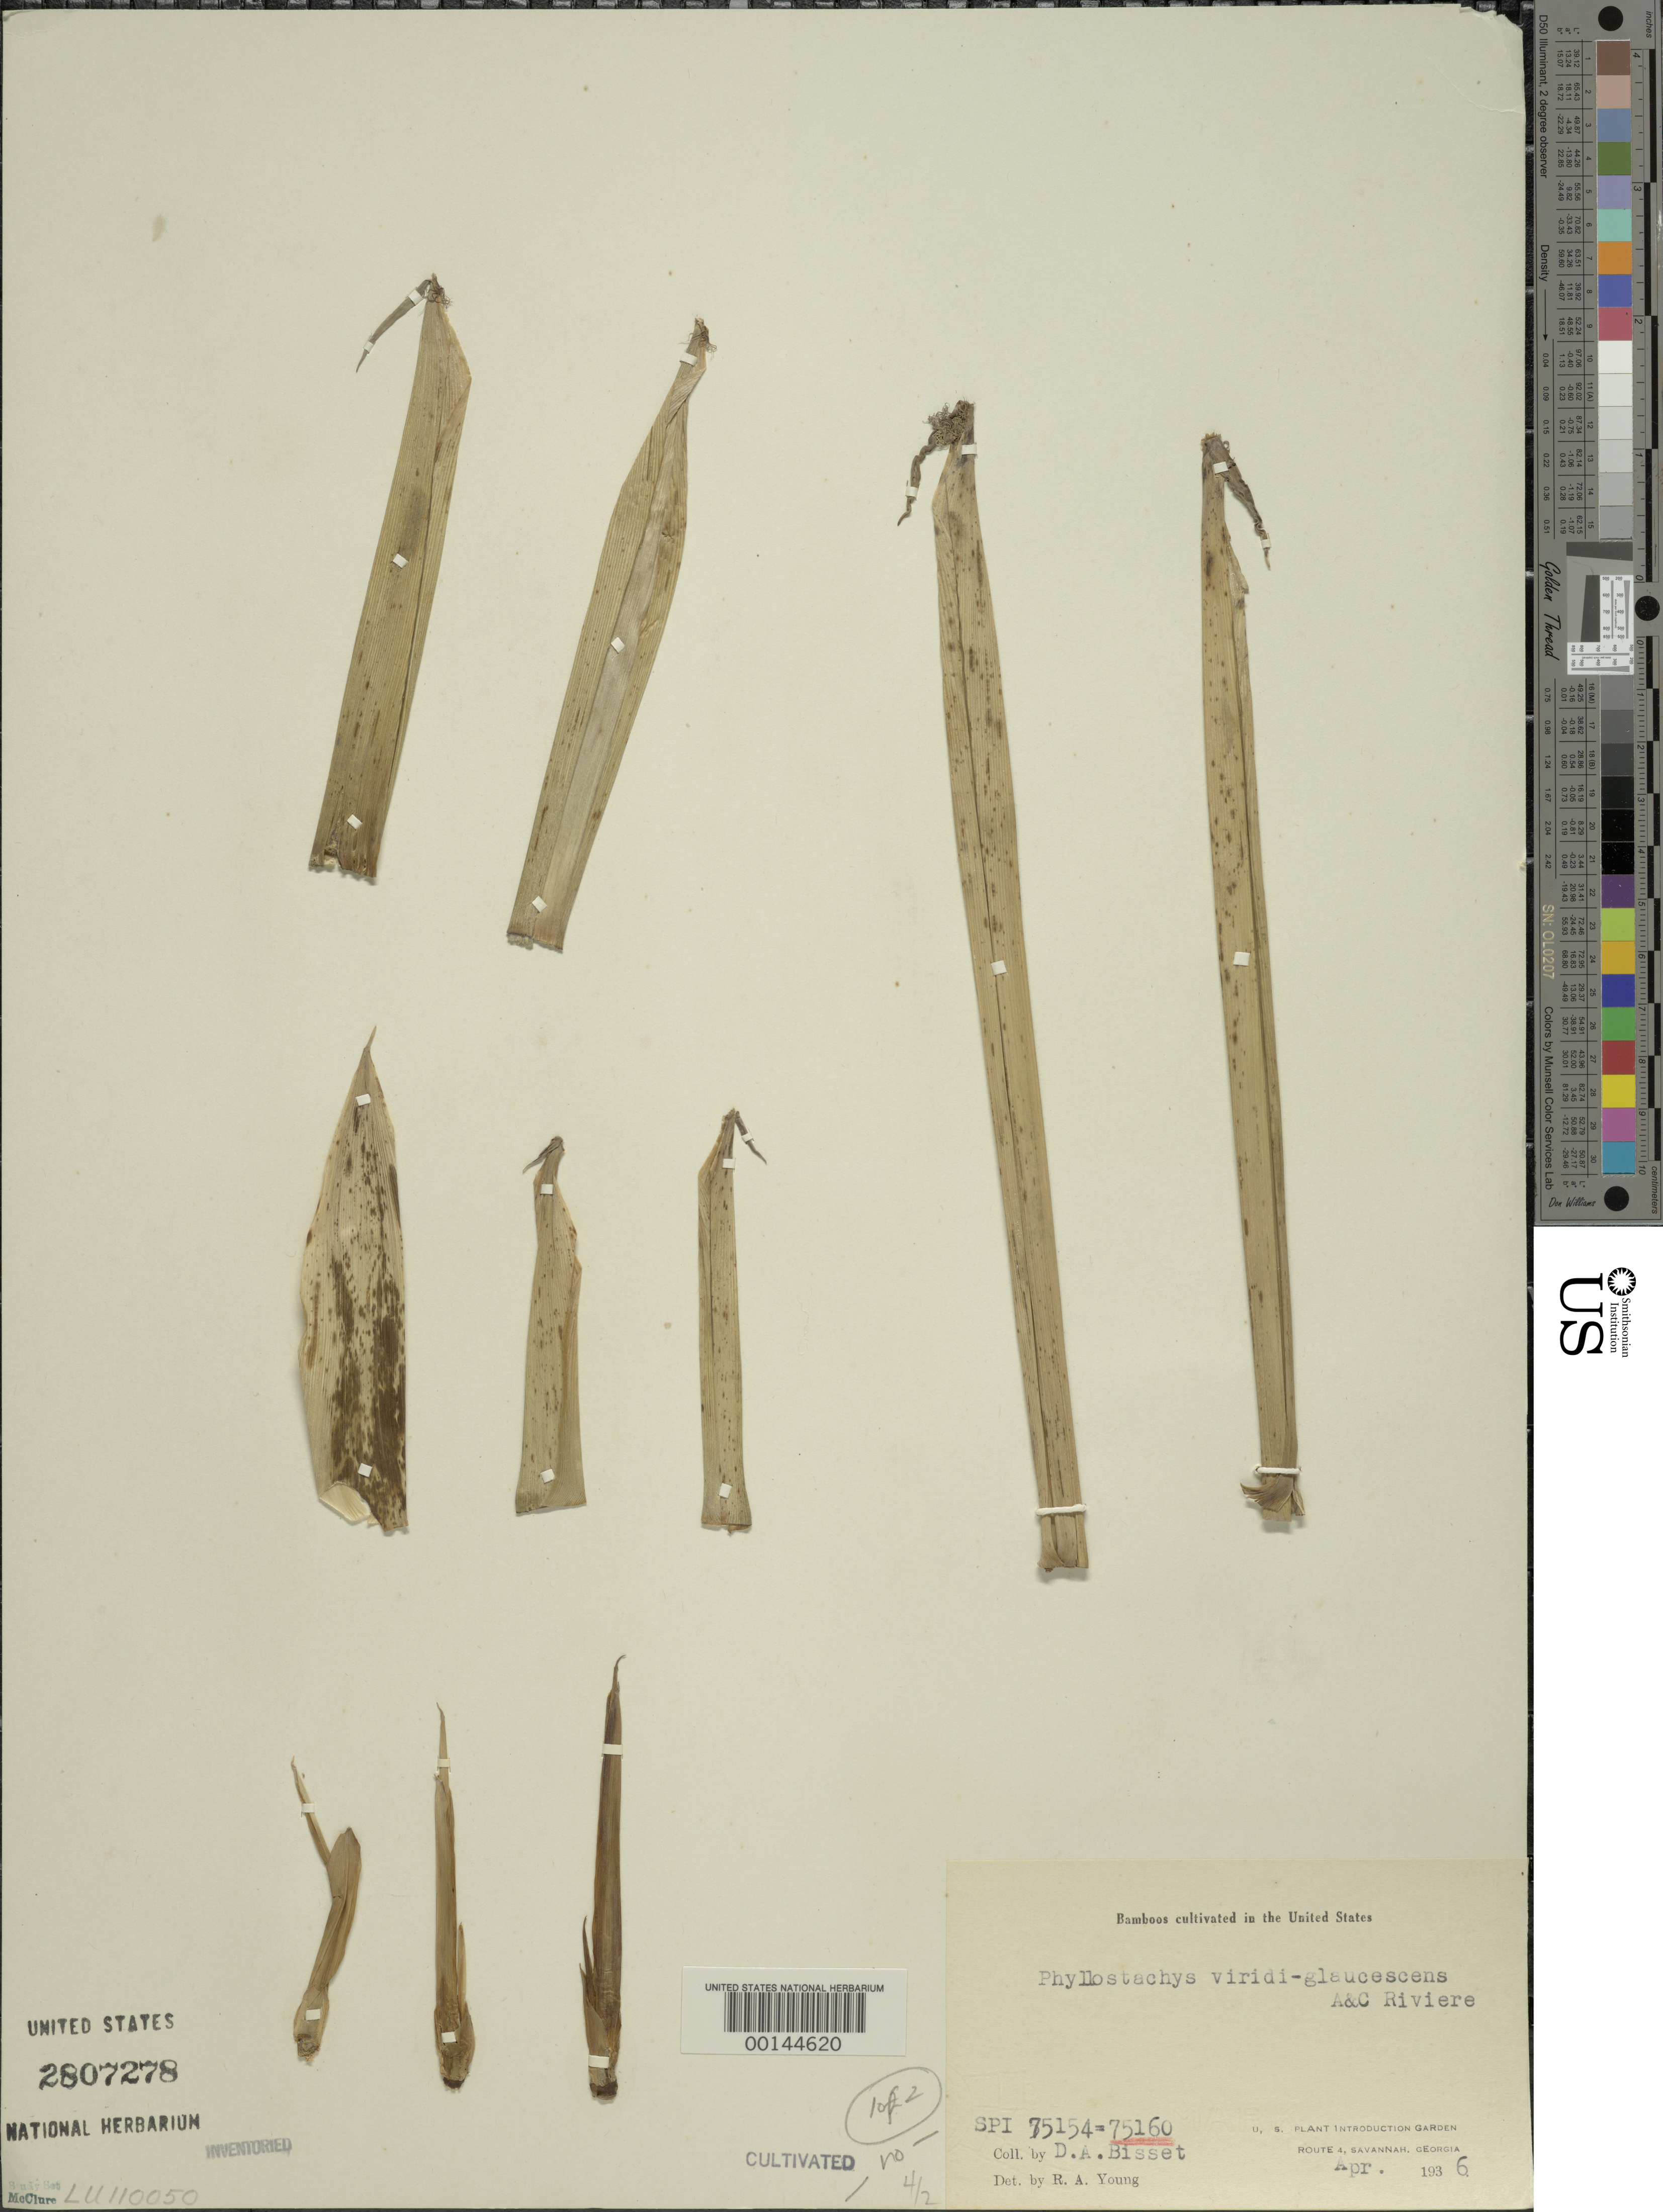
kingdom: Plantae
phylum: Tracheophyta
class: Liliopsida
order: Poales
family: Poaceae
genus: Phyllostachys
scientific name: Phyllostachys viridiglaucescens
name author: Rivière & C. Rivière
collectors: D. Bisset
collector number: SPI 75160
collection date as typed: Apr 1936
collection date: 1936-04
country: United States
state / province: Georgia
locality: Savannah, Barbour Lathrop P.I. garden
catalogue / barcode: US 2807278